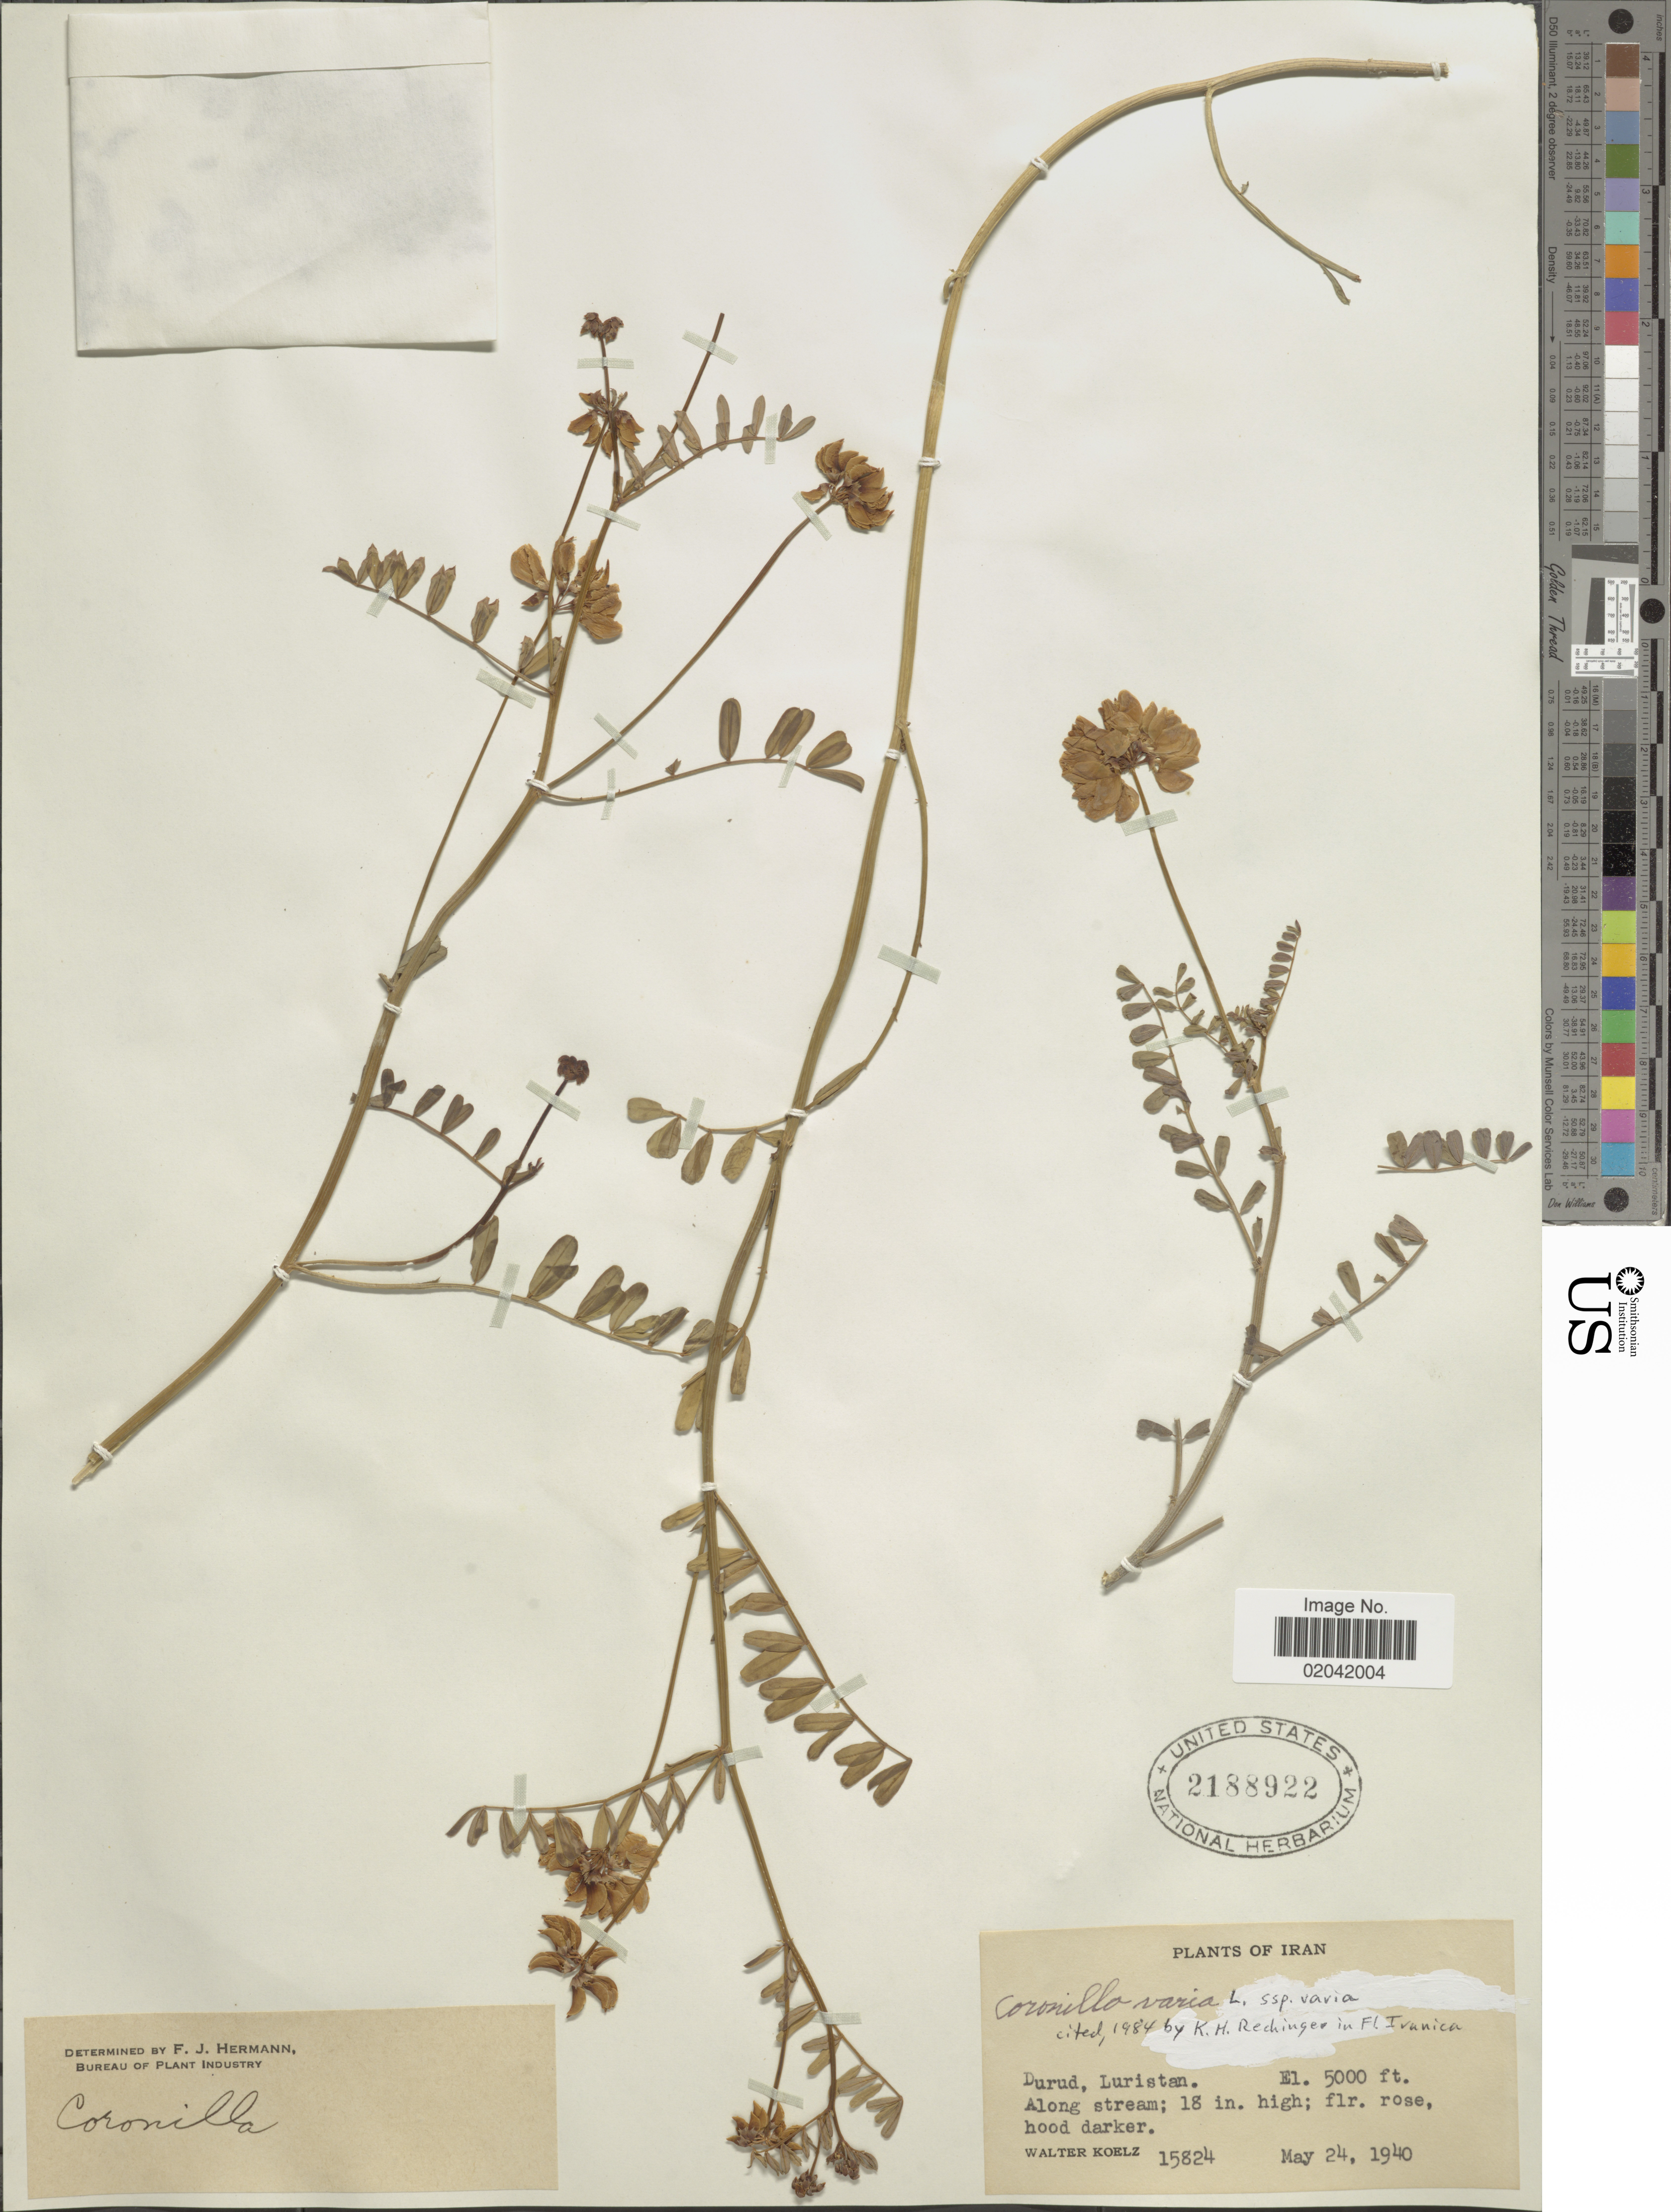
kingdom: Plantae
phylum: Tracheophyta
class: Magnoliopsida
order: Fabales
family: Fabaceae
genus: Coronilla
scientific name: Coronilla varia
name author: L.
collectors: W. N. Koelz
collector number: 15824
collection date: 1940-05-24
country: Iran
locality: Durud, Luristan. Along stream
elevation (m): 1524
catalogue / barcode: US 2188922